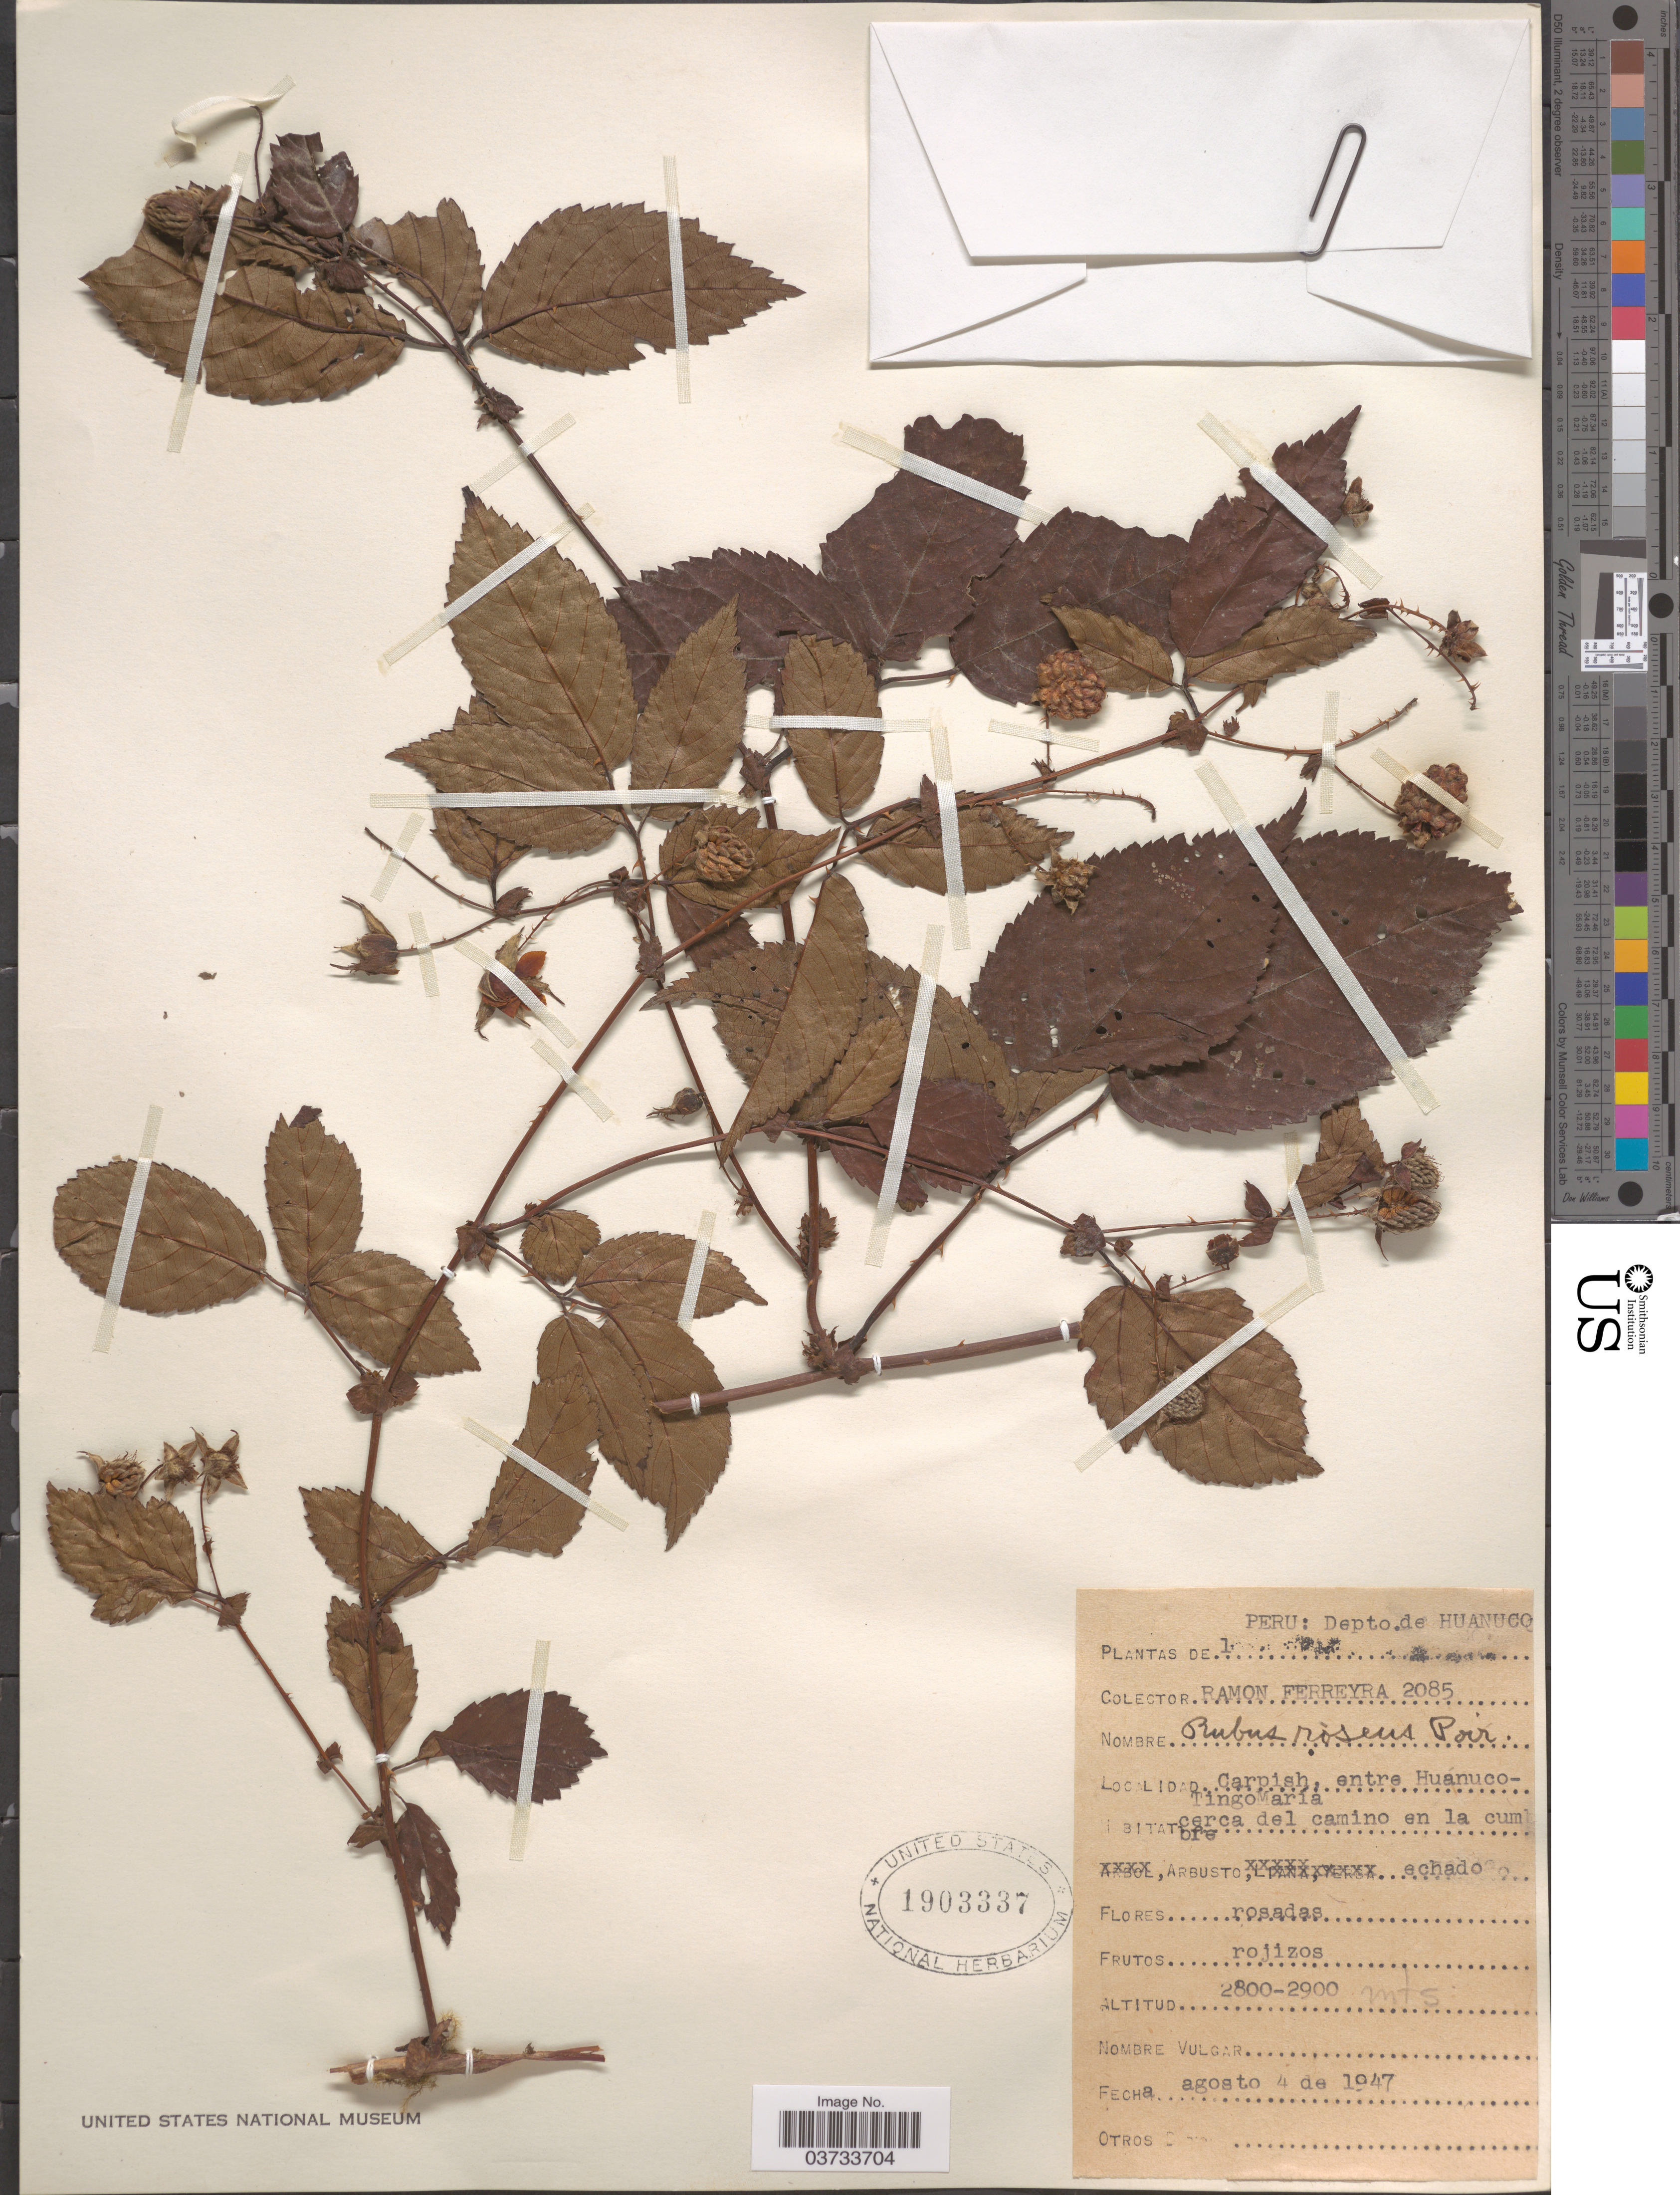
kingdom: Plantae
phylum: Tracheophyta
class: Magnoliopsida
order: Rosales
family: Rosaceae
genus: Rubus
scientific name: Rubus roseus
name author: Poir.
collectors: R. A. Ferreyra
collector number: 2085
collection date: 1947-08-04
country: Peru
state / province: Huánuco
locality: Depto. de Huanuco. Carpish, entre Huanuco-Tingo Maria.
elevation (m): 2800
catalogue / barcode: US 1903337